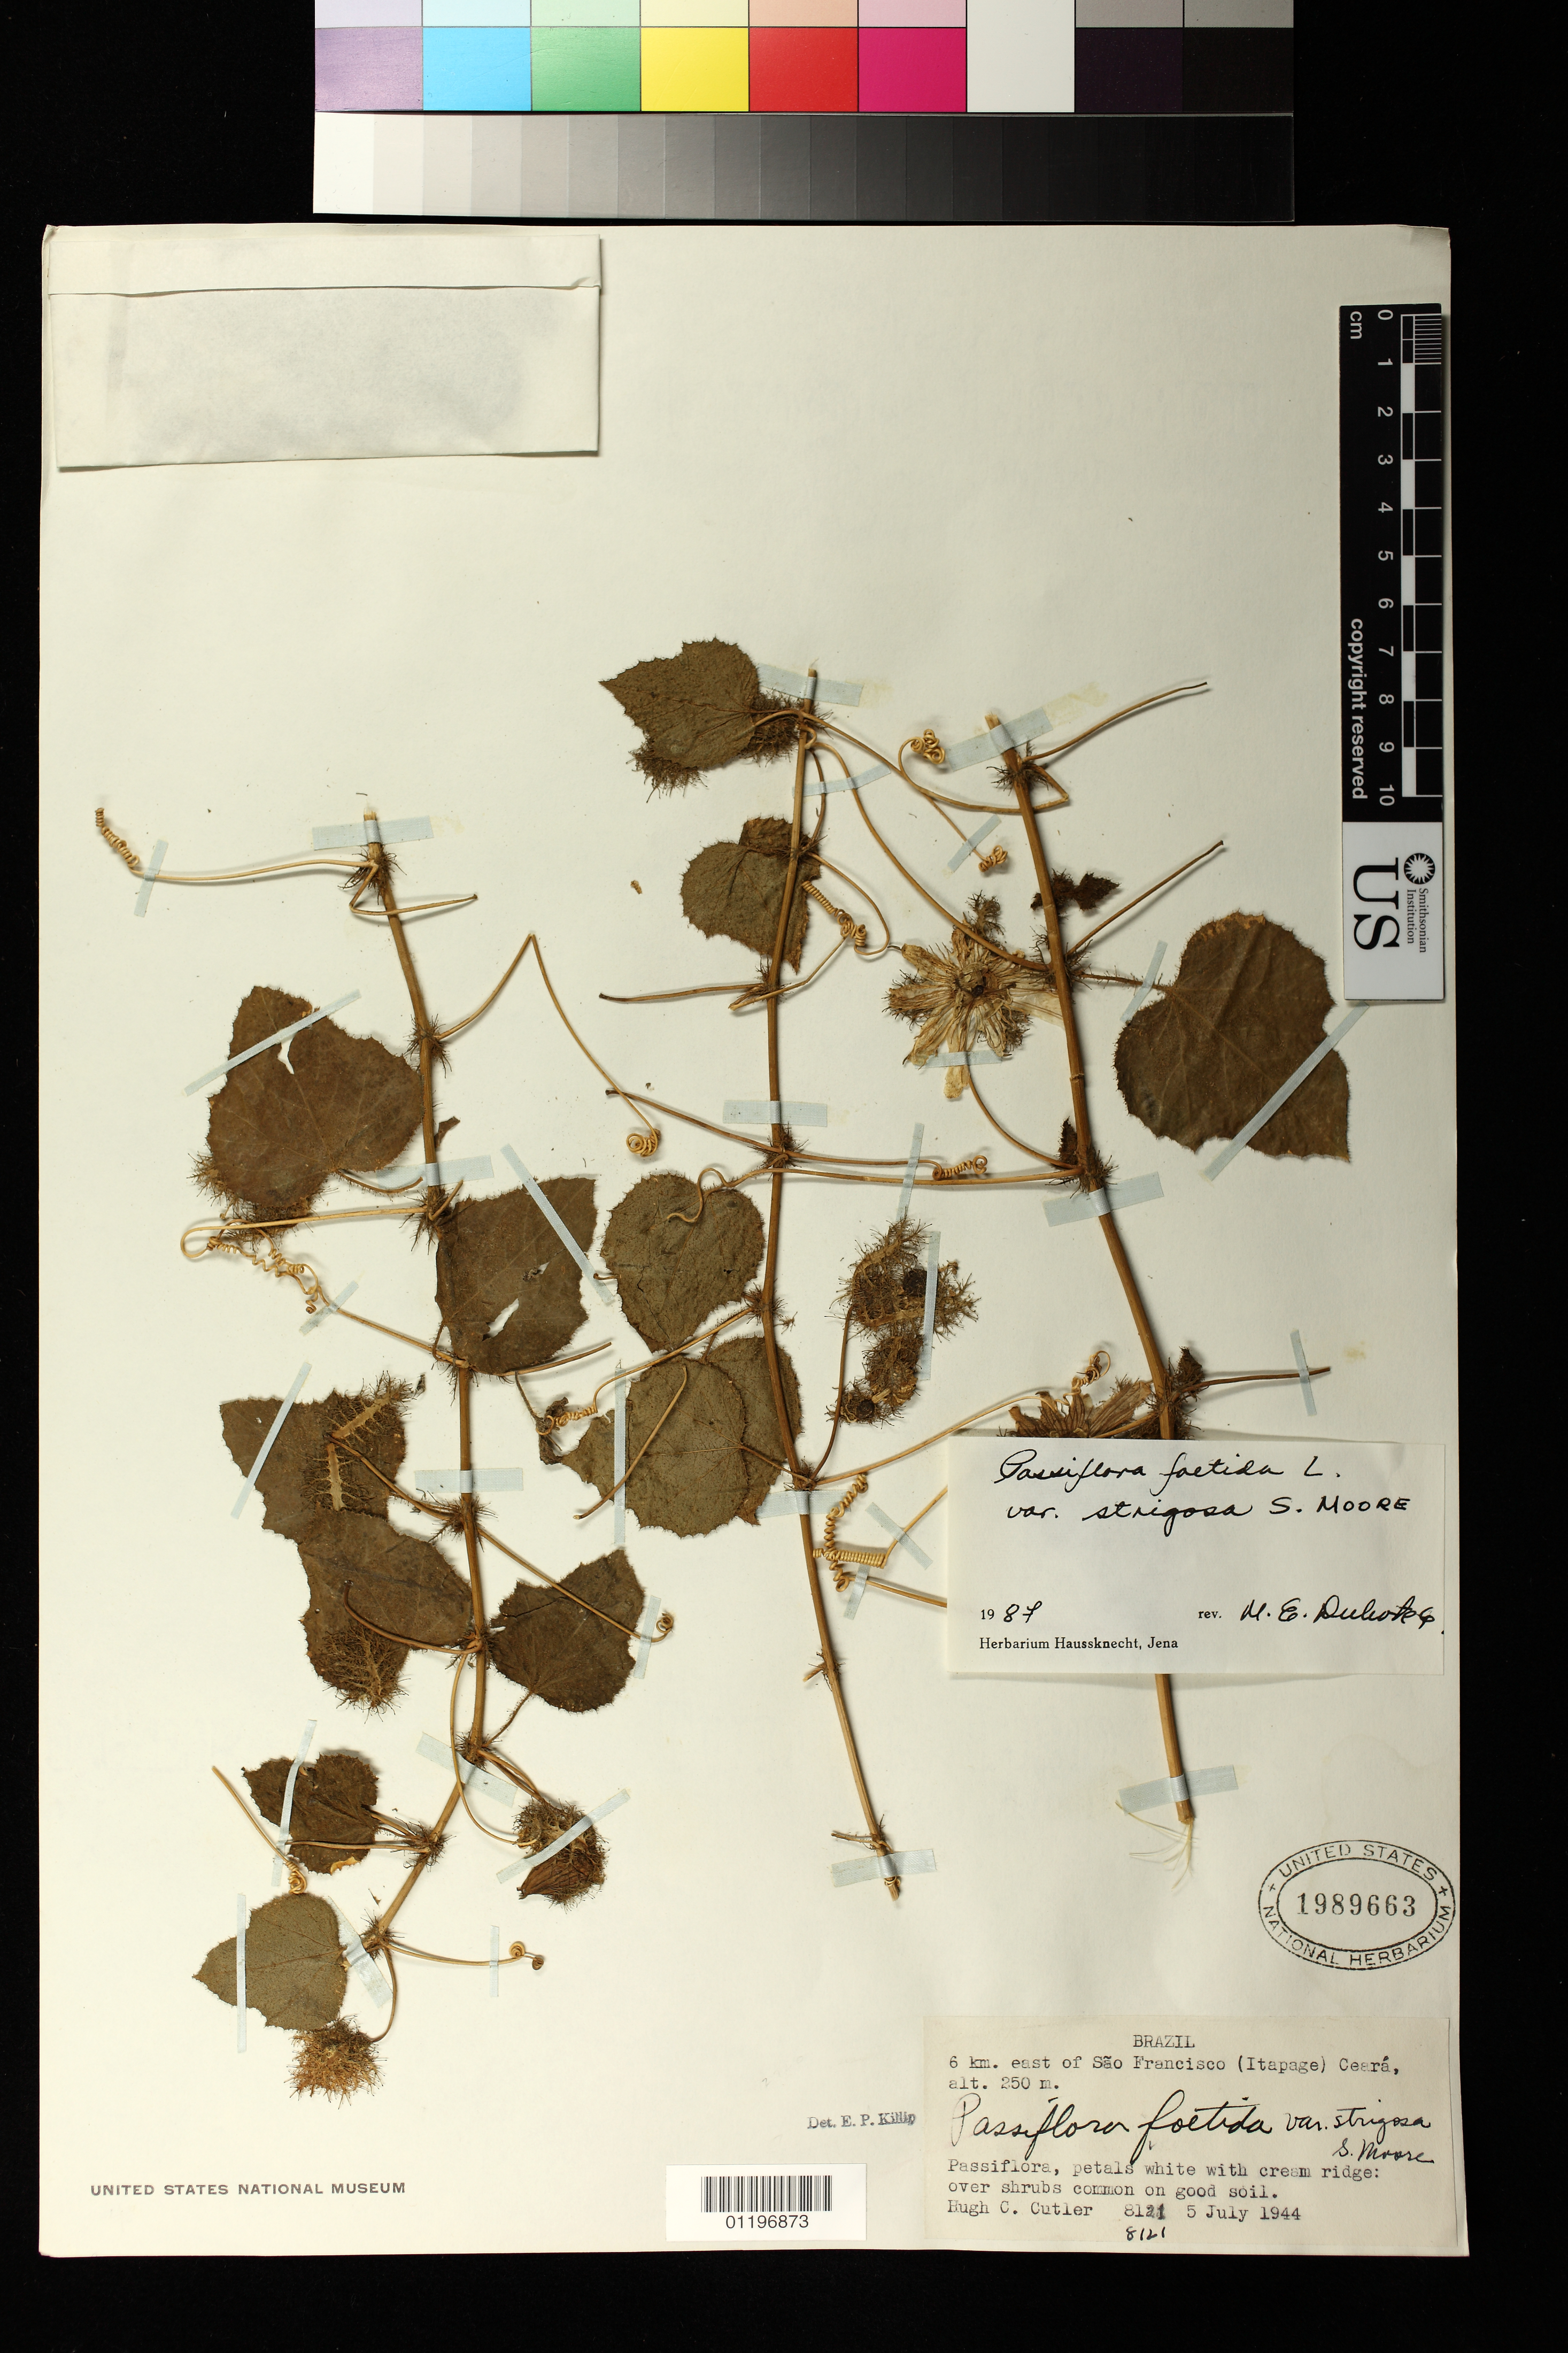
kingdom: Plantae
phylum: Tracheophyta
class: Magnoliopsida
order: Malpighiales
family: Passifloraceae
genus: Passiflora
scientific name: Passiflora foetida var. strigosa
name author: (M. Roem.) S. Moore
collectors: H. C. Cutler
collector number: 8121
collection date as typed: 07 May 1944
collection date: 1944-05-07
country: Brazil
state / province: Ceará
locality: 6 km east of São Francisco (Itapage [sic]) Ceará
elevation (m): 250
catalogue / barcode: US 1989663